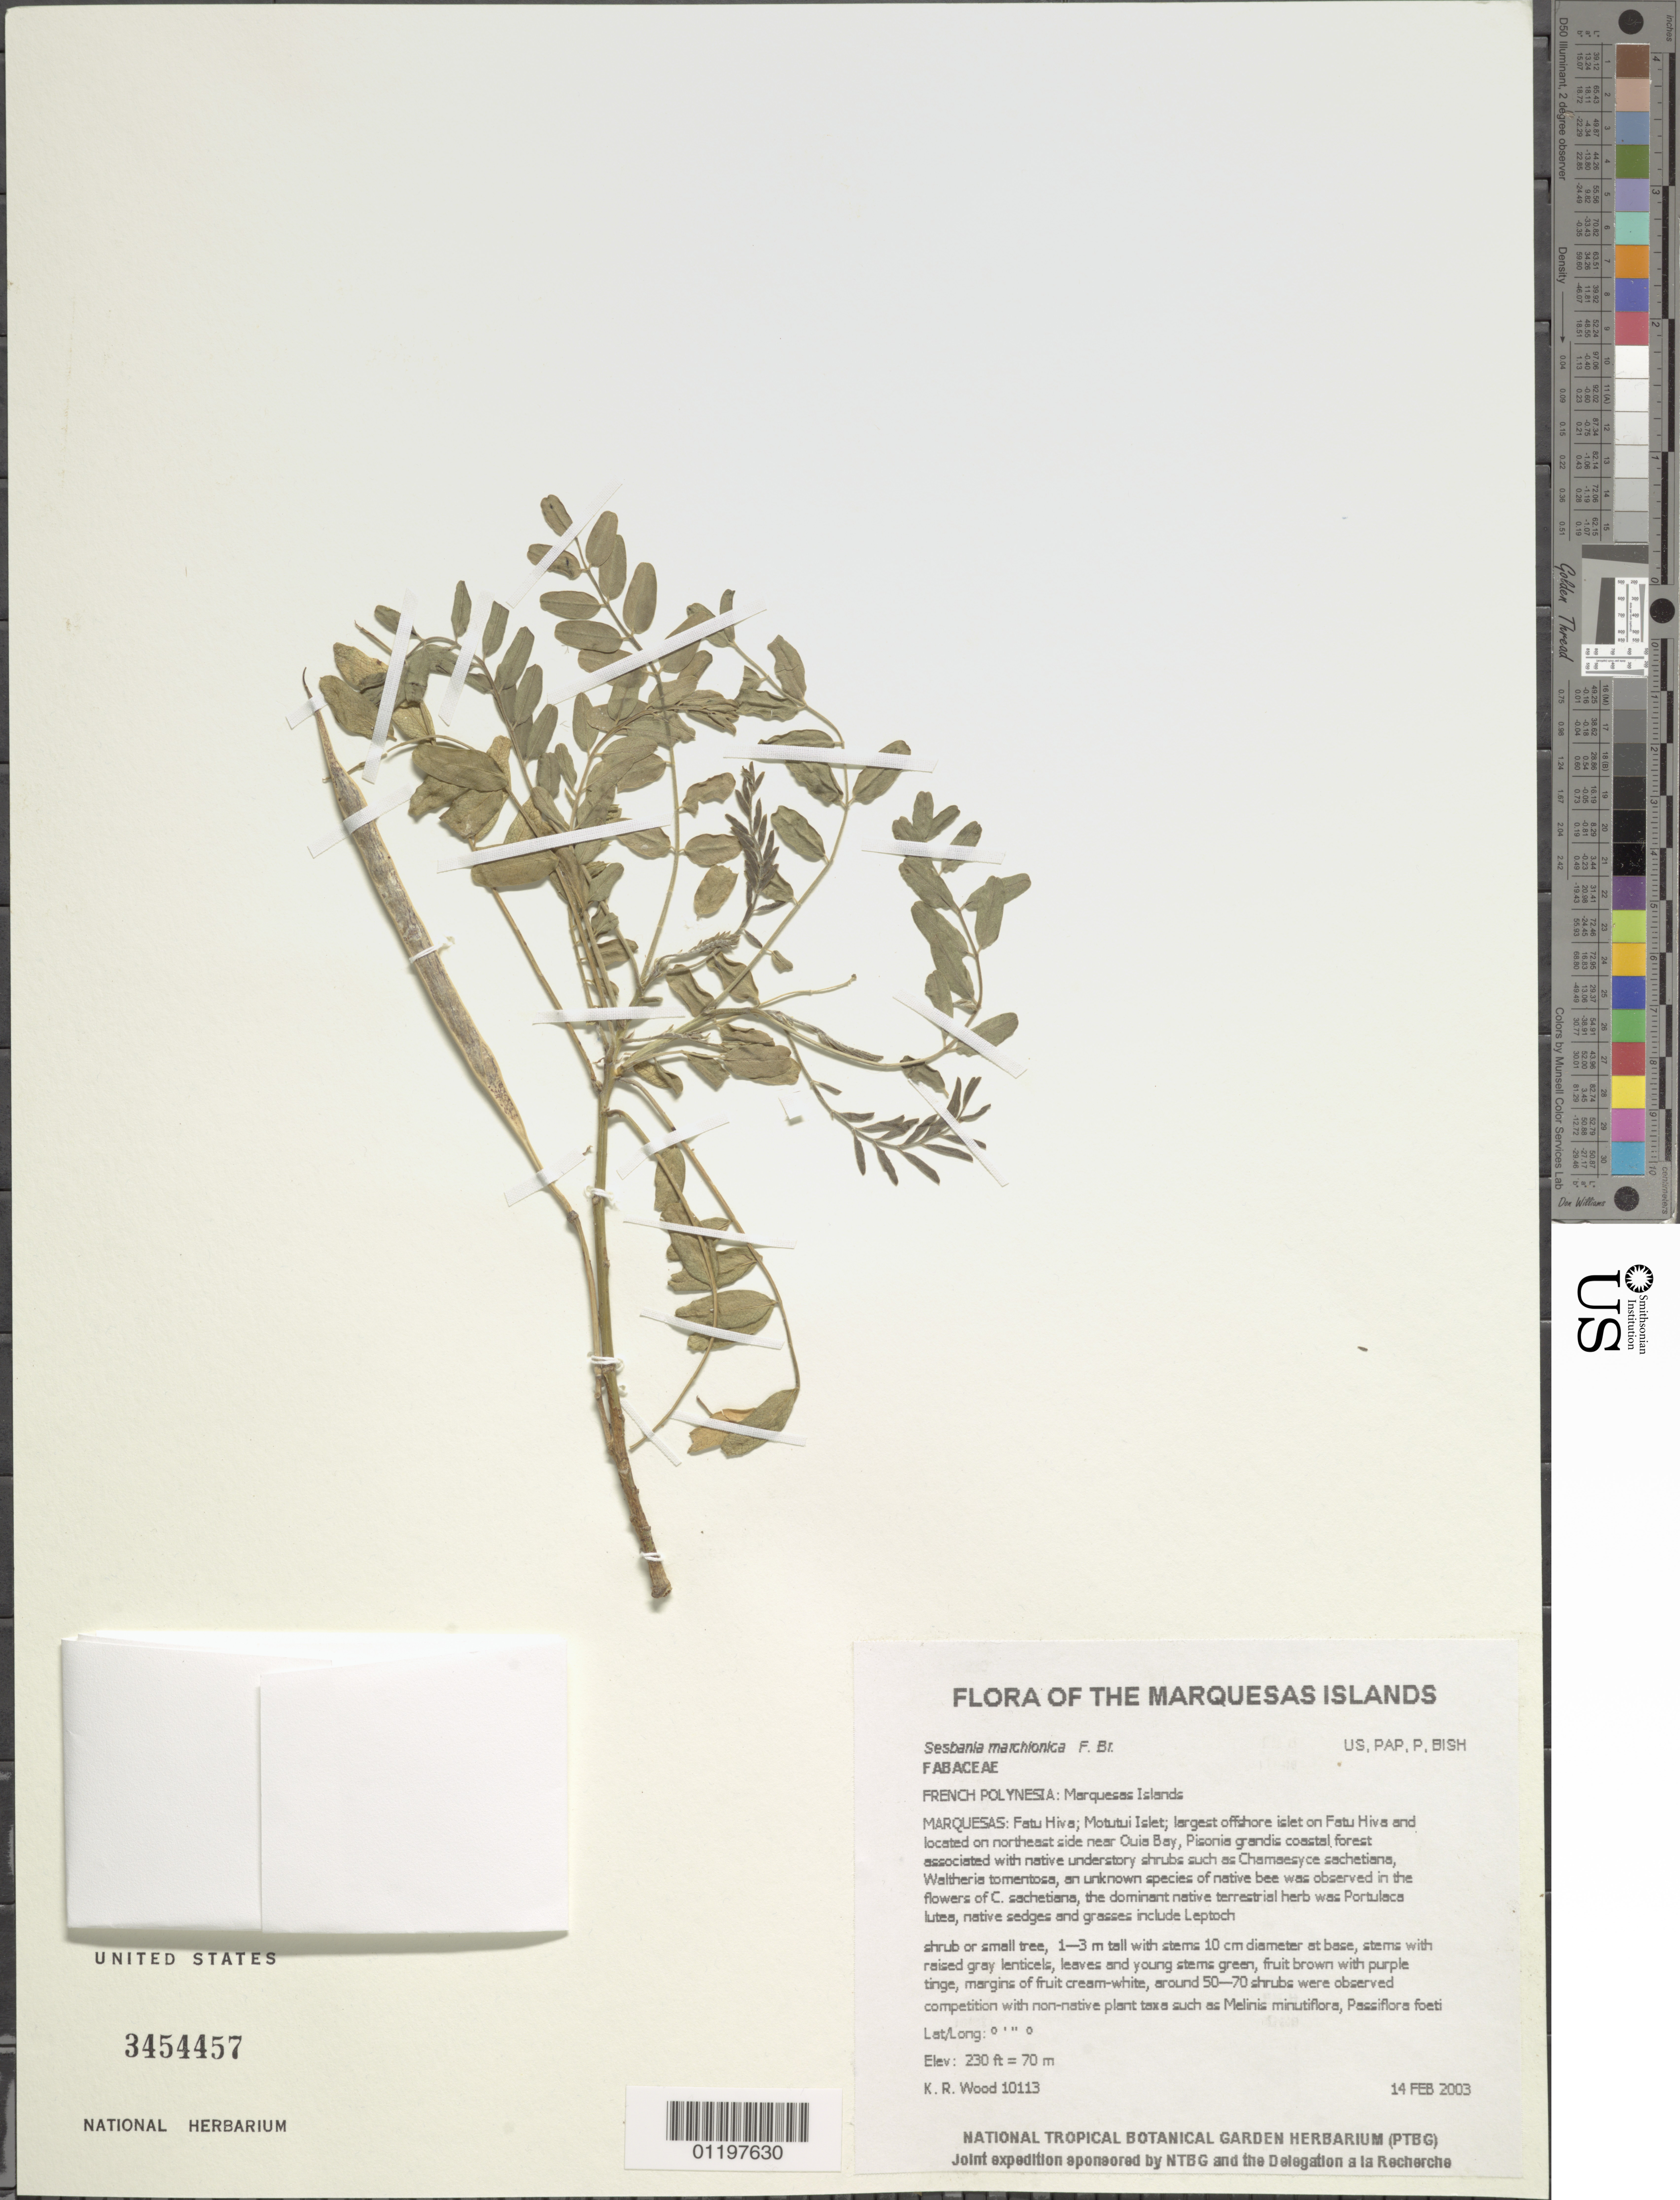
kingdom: Plantae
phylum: Tracheophyta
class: Magnoliopsida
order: Fabales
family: Fabaceae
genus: Sesbania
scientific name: Sesbania marchionica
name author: F. Br.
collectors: K. R. Wood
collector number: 10113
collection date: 2003-02-14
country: French Polynesia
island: Fatu Hiva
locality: Motutui Islet; largest offshore islet on Fatu Hiva and located on northeast side near Ouia Bay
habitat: Pisonia grandis coastal forest. Slopes and summit, all aspects aspect, moderate to steep slope, open, mesic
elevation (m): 70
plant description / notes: Competition with non-native plant taxa such as Melinis minutiflora, Passiflora foetida, Portulaca oleracea, Cyanthillium cinereum, and Phymatosorus grossus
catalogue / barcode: US 3454457